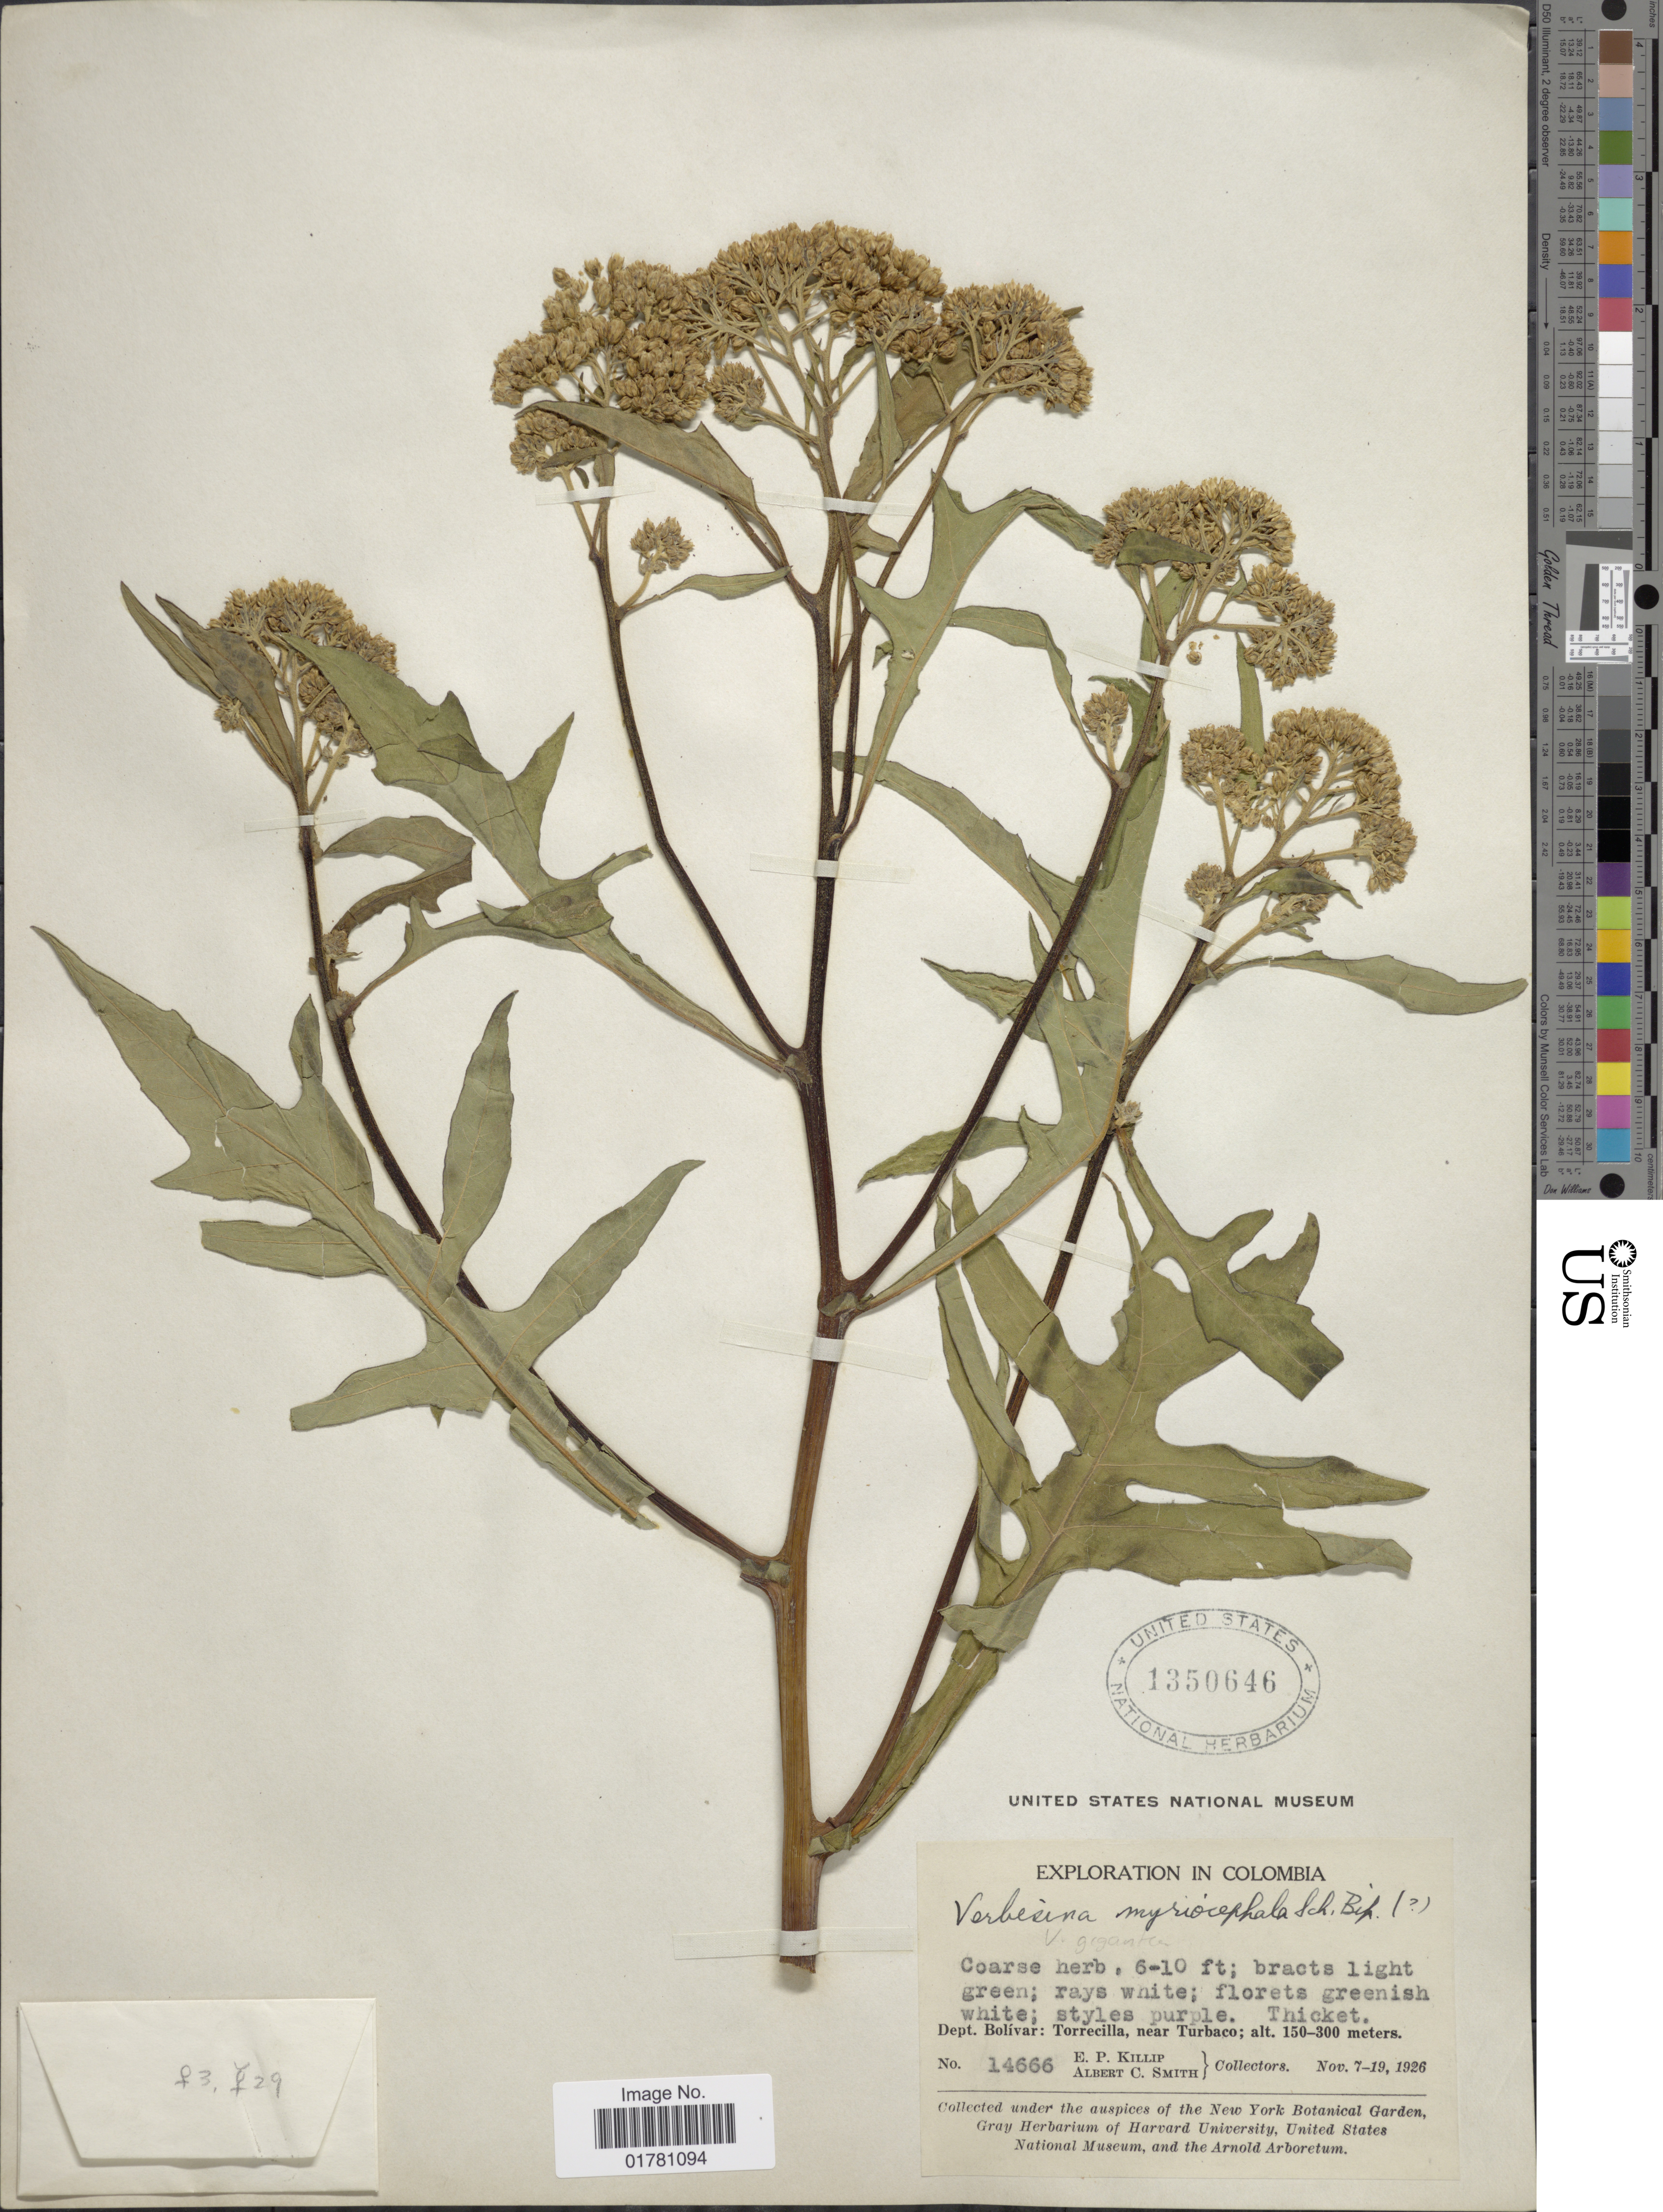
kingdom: Plantae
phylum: Tracheophyta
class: Magnoliopsida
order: Asterales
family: Asteraceae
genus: Verbesina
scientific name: Verbesina myriocephala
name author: Sch. Bip. ex Klatt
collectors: E. P. Killip & A. C. Smith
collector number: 14666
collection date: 1926-11-07/1926-11-19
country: Venezuela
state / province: Bolivar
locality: Dept. Bolívar: Torrecilla, near Turbaco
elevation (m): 150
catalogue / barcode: US 1350645